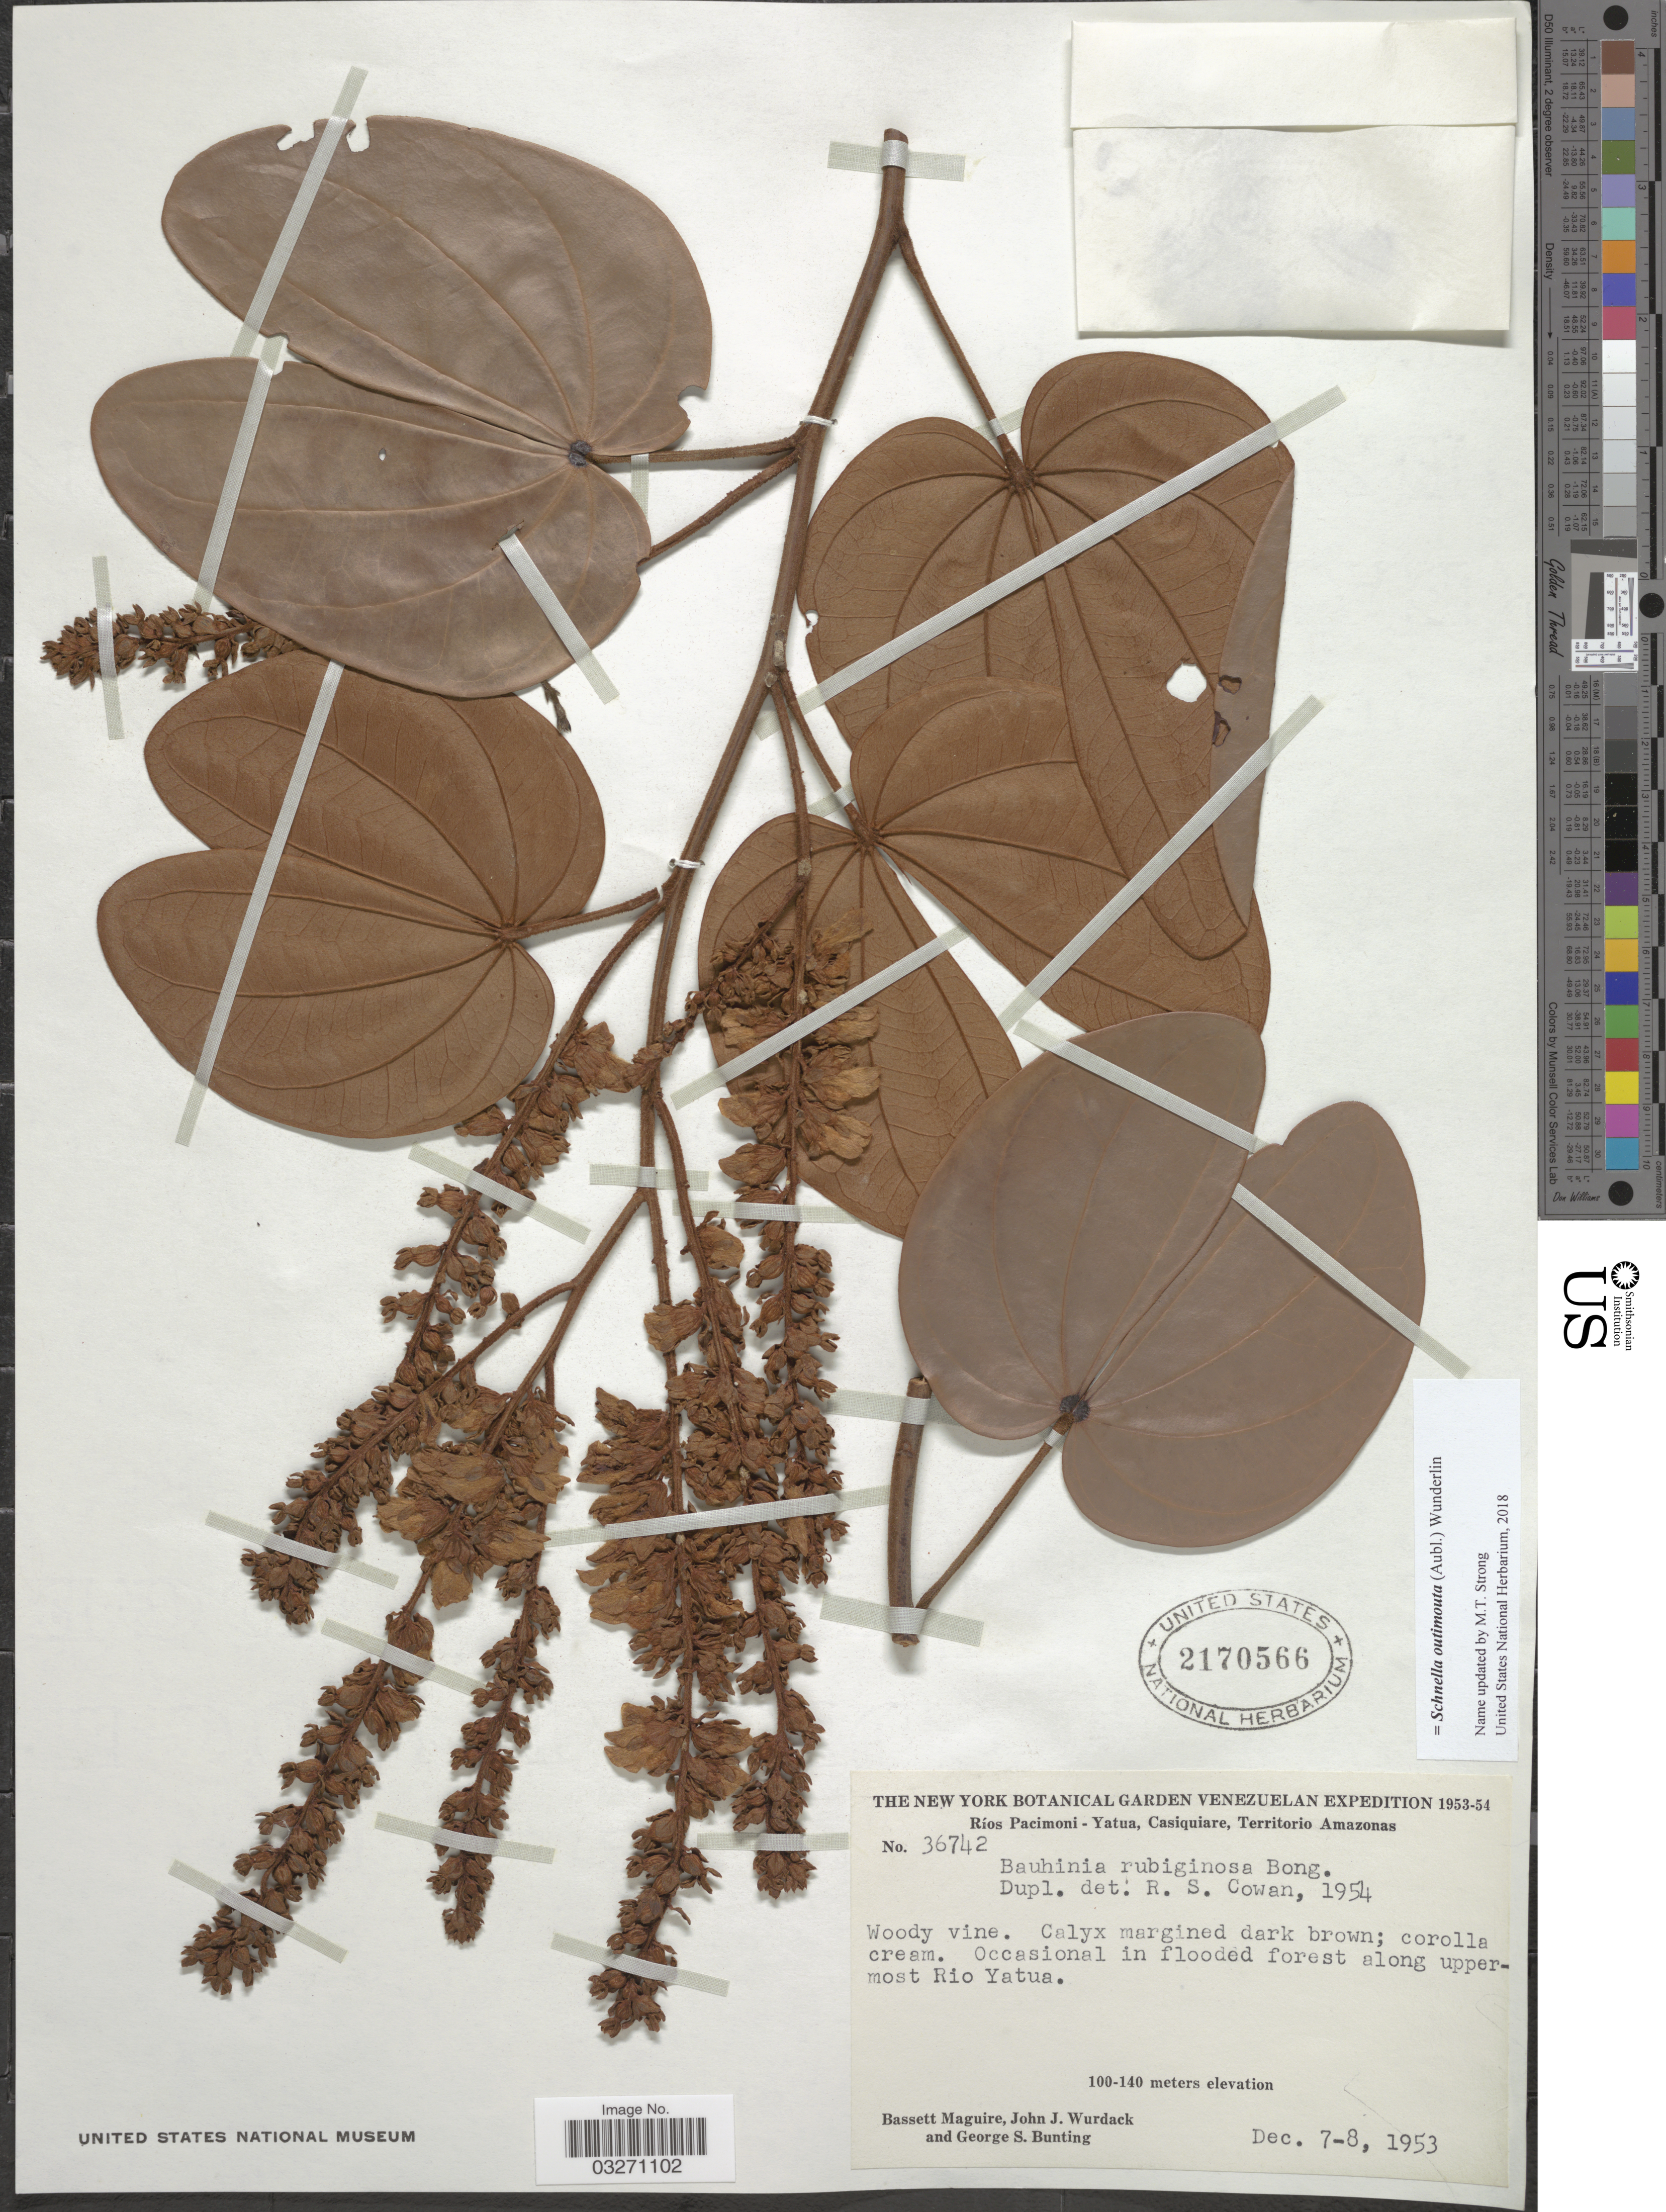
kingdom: Plantae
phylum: Tracheophyta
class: Magnoliopsida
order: Fabales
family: Fabaceae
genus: Schnella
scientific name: Schnella outimouta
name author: (Aubl.) Wunderlin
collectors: B. Maguire, J. J. Wurdack & G. S. Bunting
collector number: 36742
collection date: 1953-12-07/1953-12-08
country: Venezuela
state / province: Amazonas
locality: Ríos Pacimoni-Yatua, Casiquiare, Territorio Amazonas, Occasional in flooded forest along uppermost Rio Yatua.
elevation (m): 100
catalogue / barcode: US 2170566